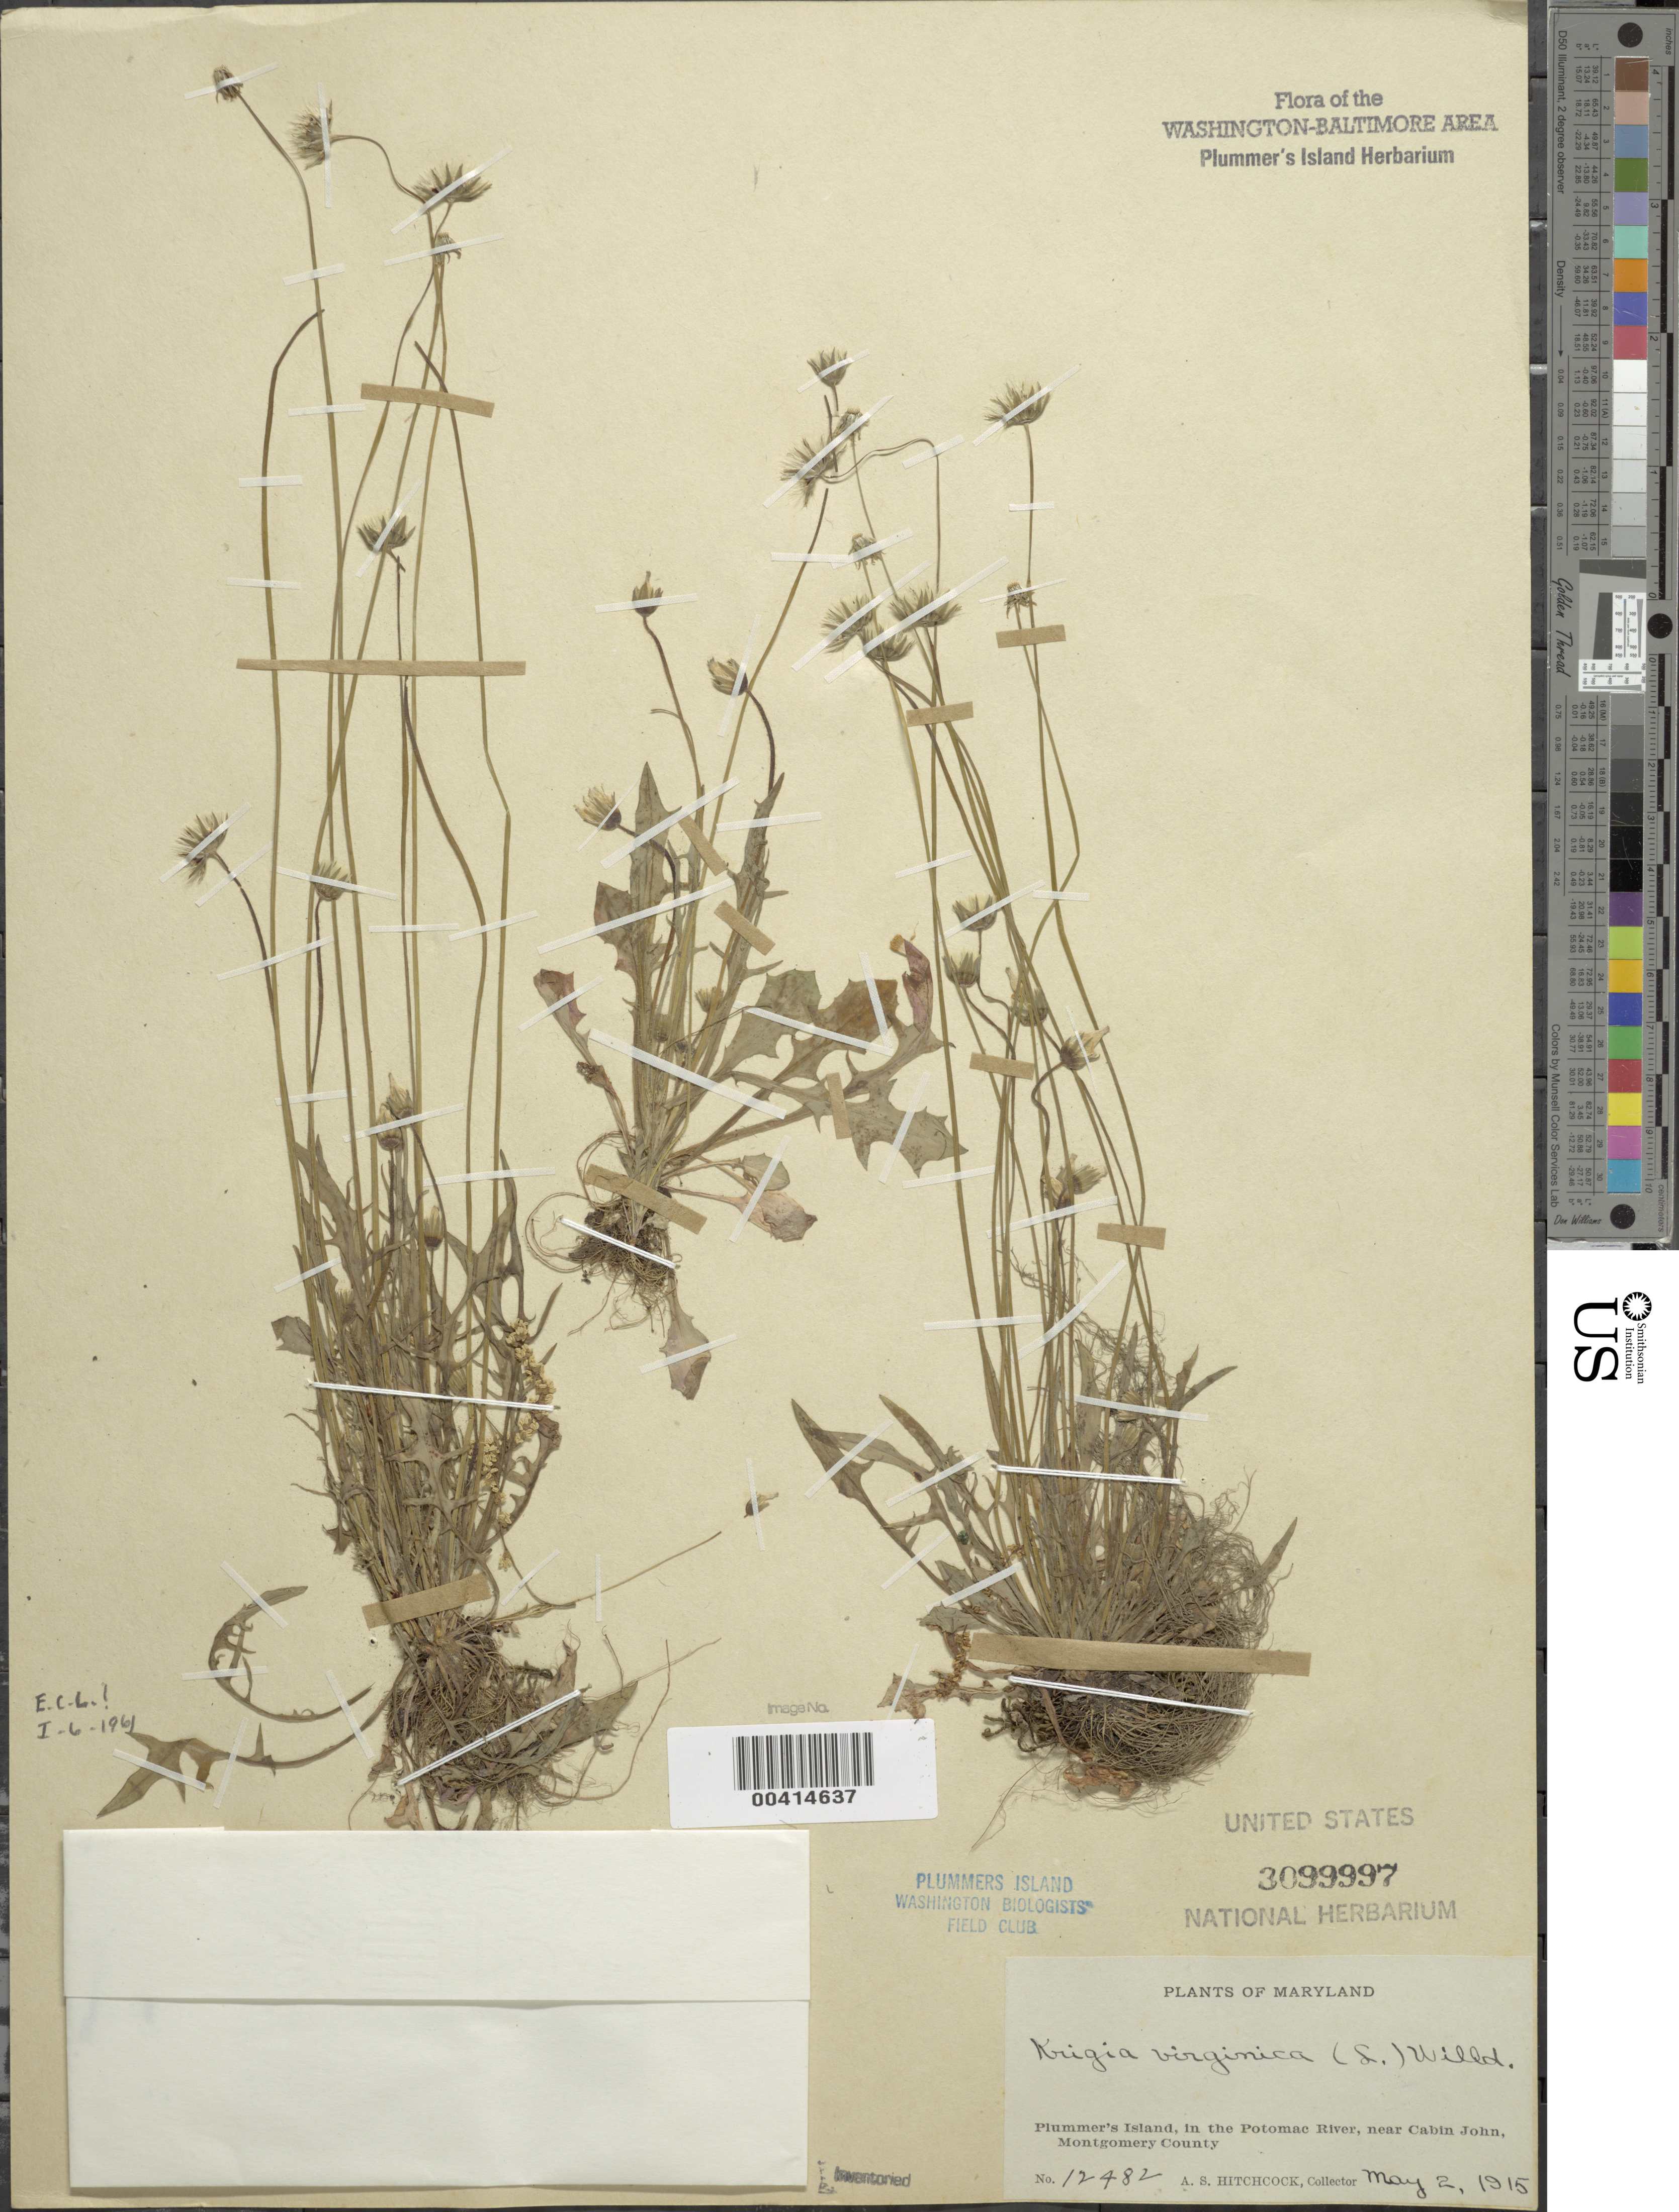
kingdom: Plantae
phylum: Tracheophyta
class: Magnoliopsida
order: Asterales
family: Asteraceae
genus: Krigia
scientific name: Krigia virginica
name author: (L.) Willd.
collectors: A. S. Hitchcock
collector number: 12482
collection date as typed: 02 May 1915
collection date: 1915-05-02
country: United States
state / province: Maryland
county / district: Montgomery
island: Plummers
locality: Plummer's Island C. & O. Canal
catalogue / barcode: US 3099997